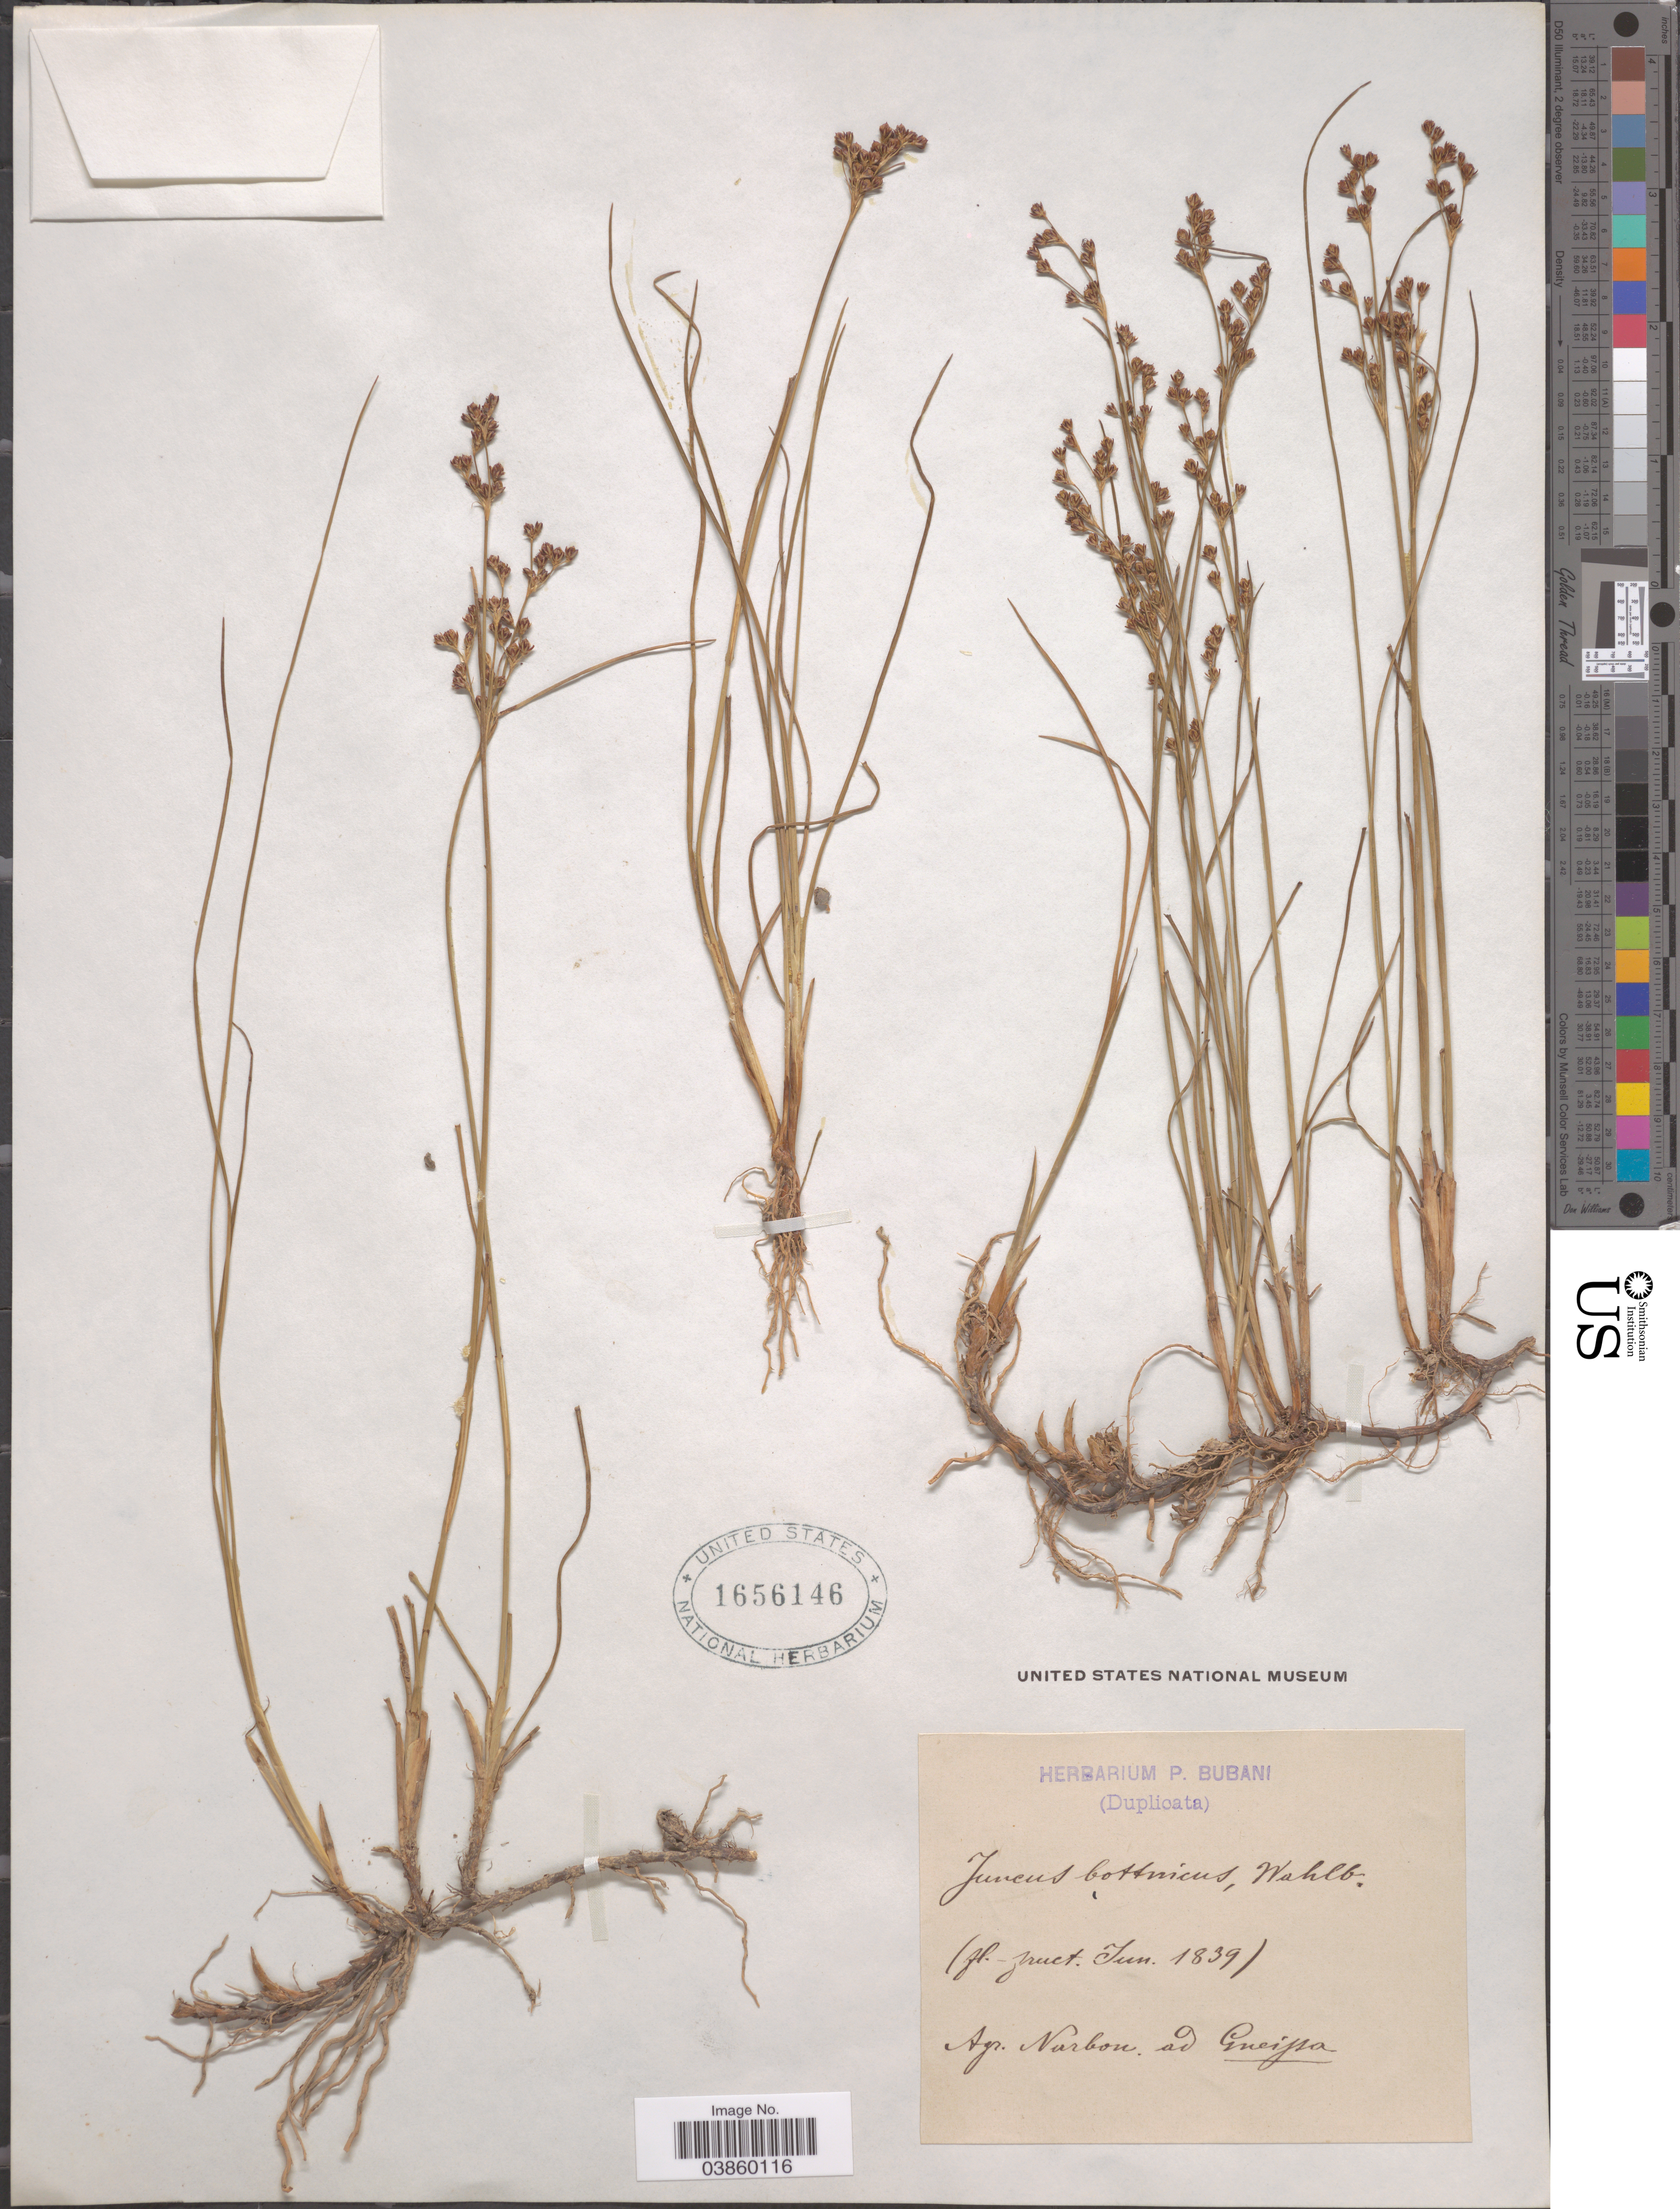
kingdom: Plantae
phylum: Tracheophyta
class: Liliopsida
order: Poales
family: Juncaceae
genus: Juncus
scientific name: Juncus bottnicus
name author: Wahlenb.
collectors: ex herb. P. Bubani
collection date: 1839-06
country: France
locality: Agr. Narbon. ad Gneipsa [interpreted].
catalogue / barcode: US 1656146